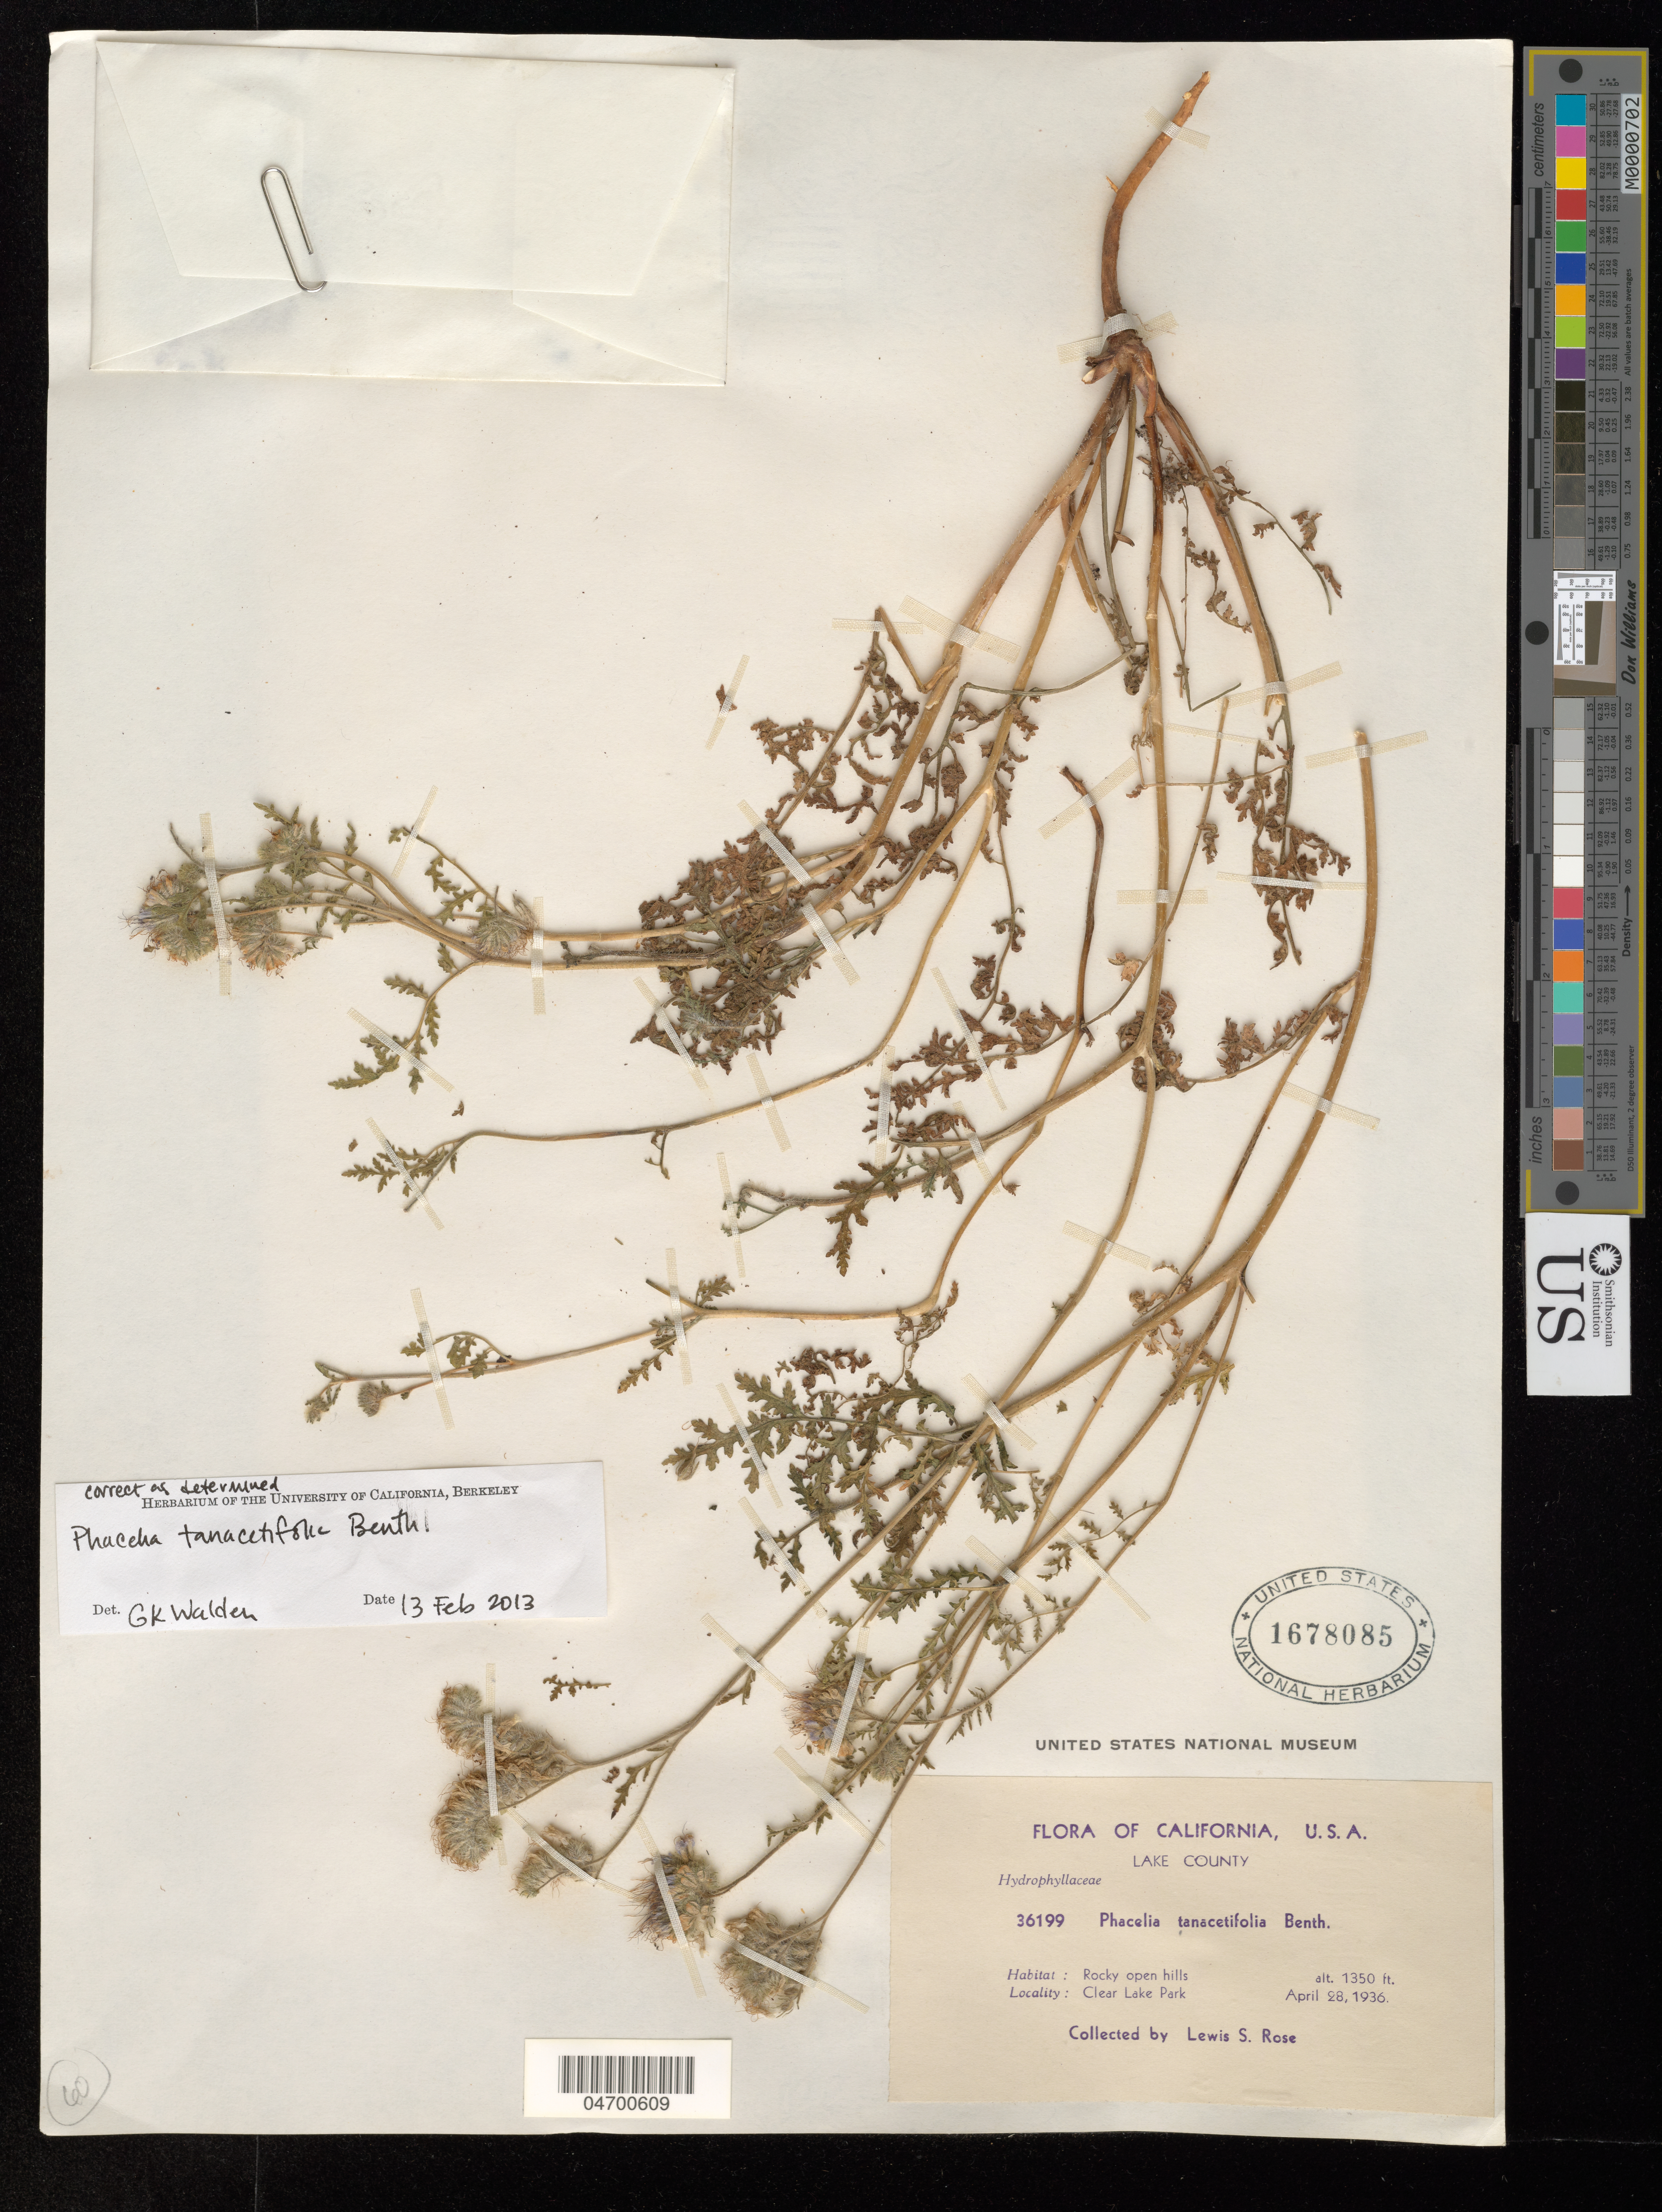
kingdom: Plantae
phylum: Tracheophyta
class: Magnoliopsida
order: Boraginales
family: Hydrophyllaceae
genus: Phacelia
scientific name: Phacelia tanacetifolia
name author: Benth.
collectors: L. S. Rose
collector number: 36199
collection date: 1936-04-28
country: United States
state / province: California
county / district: Lake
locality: Lake County. Clear Lake Park.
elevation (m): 411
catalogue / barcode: US 1678085